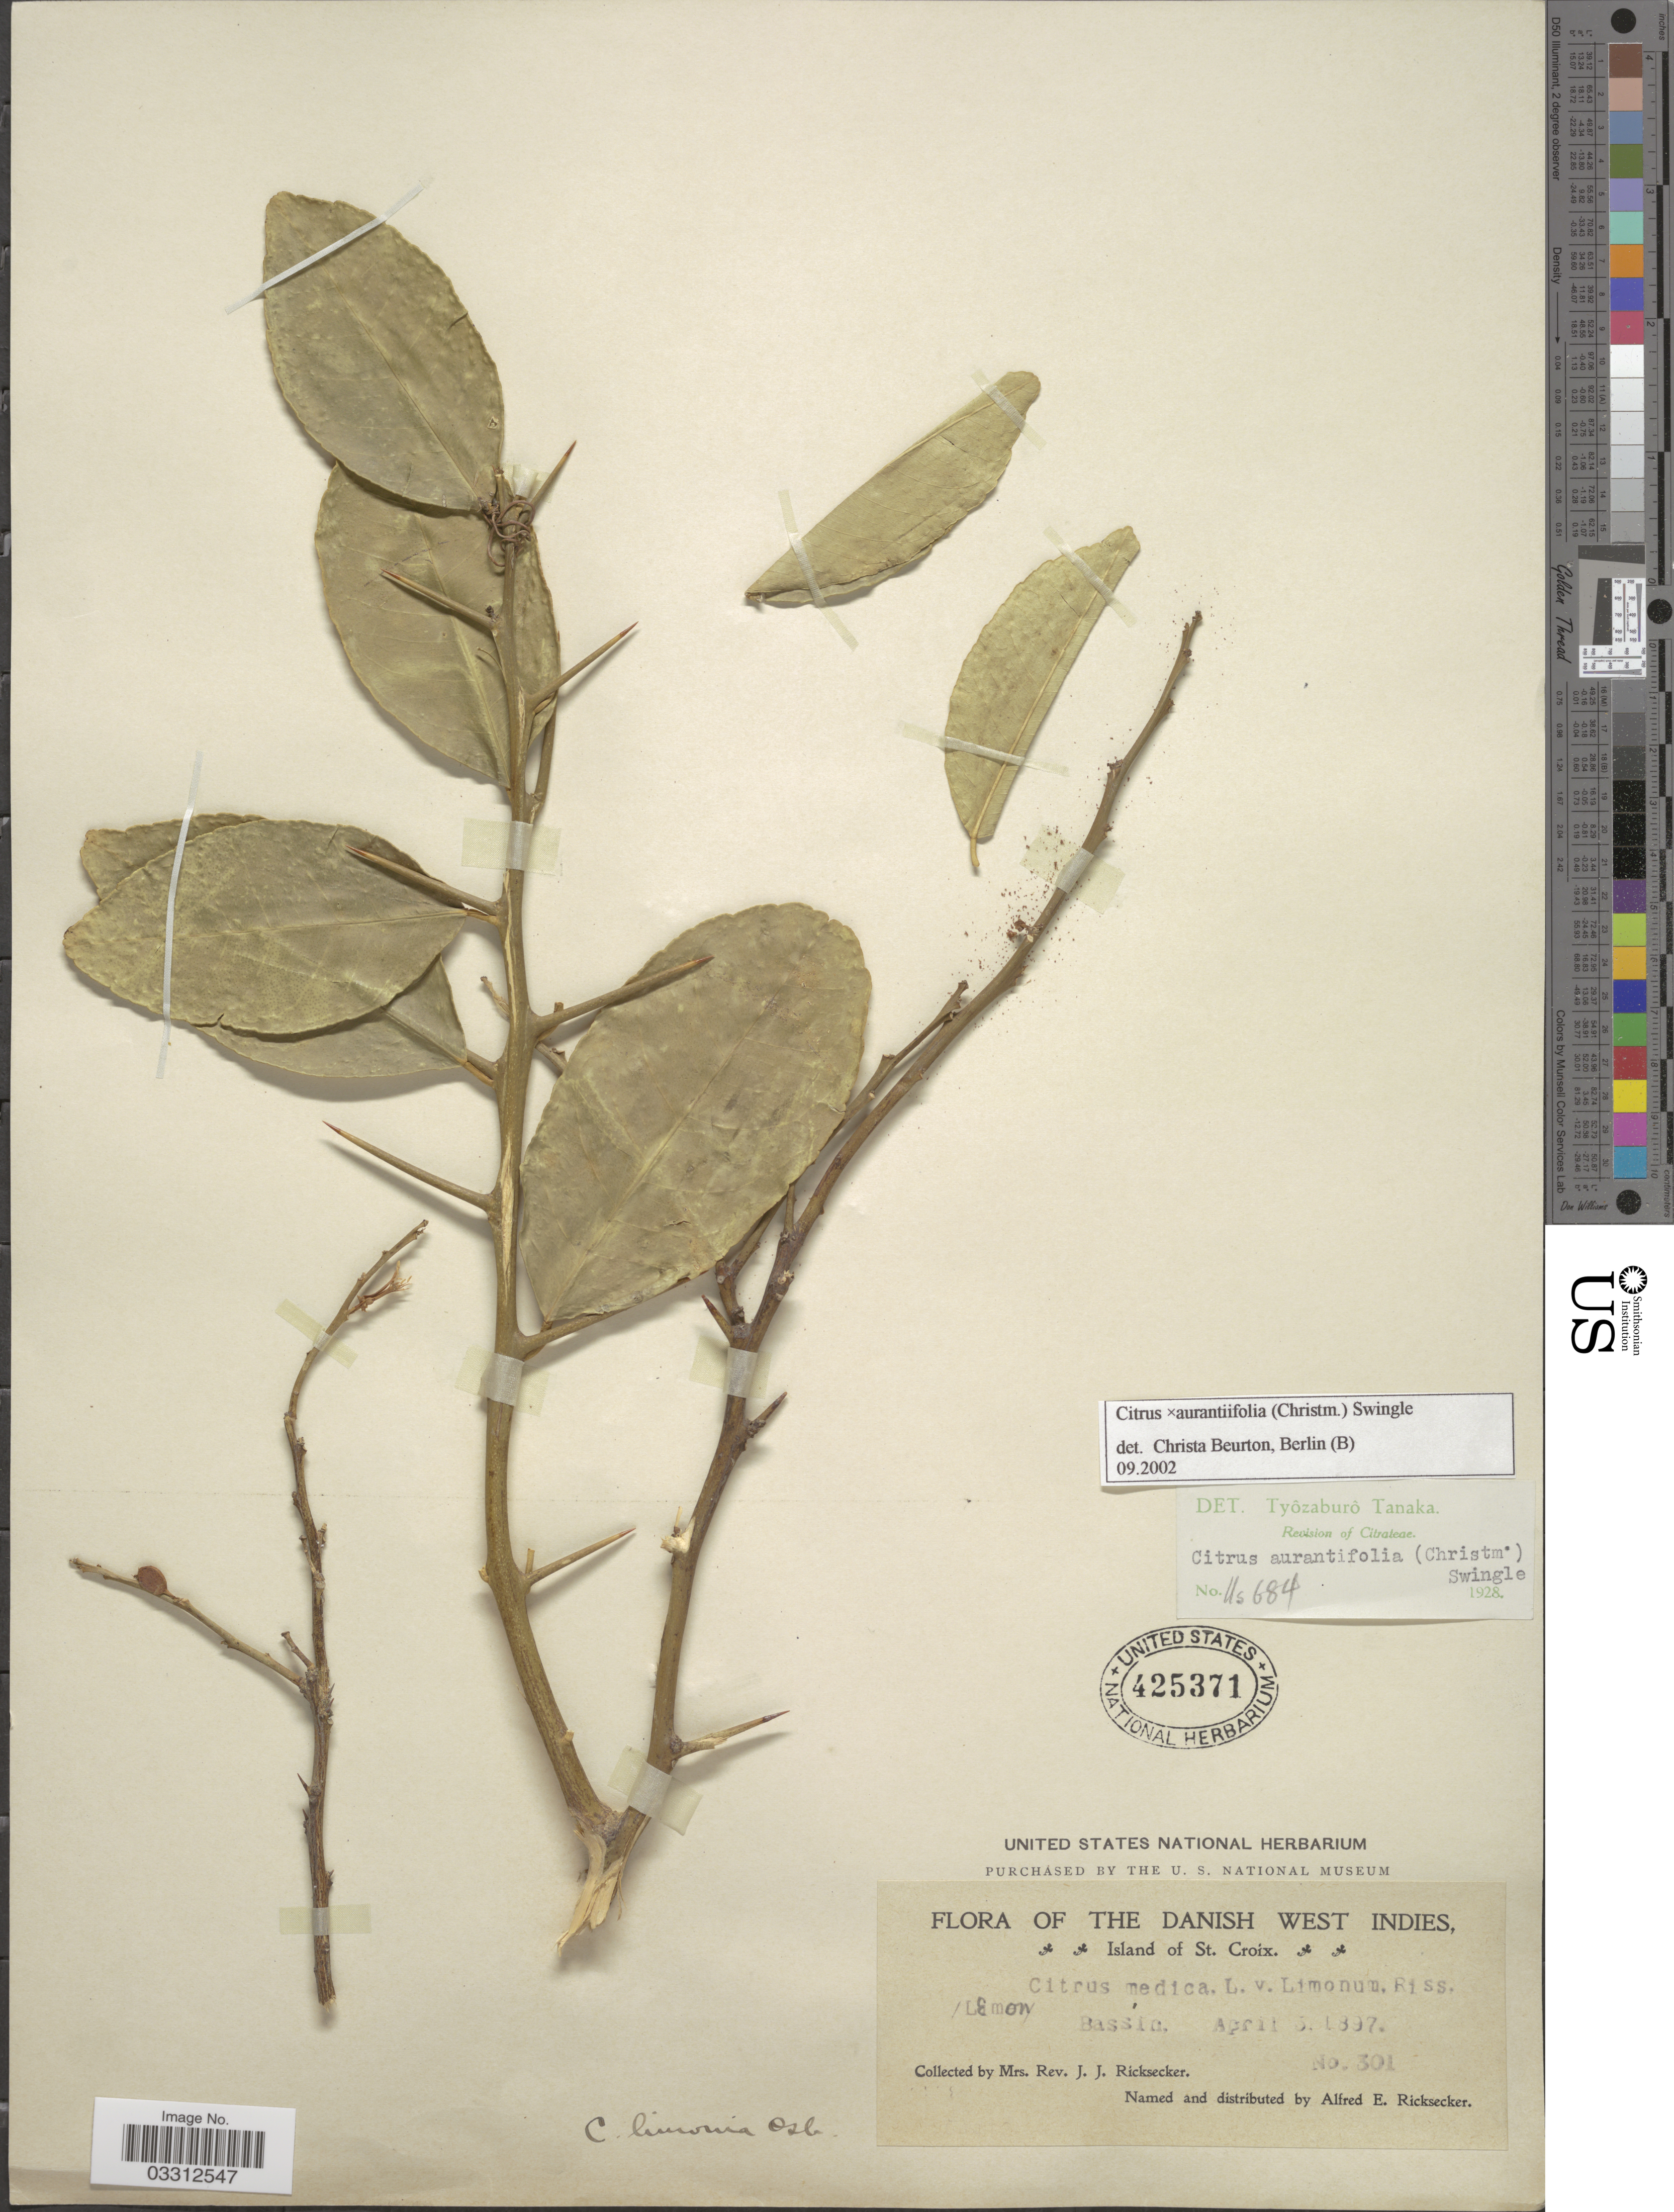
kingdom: Plantae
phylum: Tracheophyta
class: Magnoliopsida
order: Sapindales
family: Rutaceae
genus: Citrus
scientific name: Citrus x aurantifolia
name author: (Christm.) Swingle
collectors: Mrs. J. J. Ricksecker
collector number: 301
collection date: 1897-04-05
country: U.S. Virgin Islands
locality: The Danish West Indies, Island of St. Croix. Lemon [unsure placement] Bassin.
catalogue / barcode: US 425371